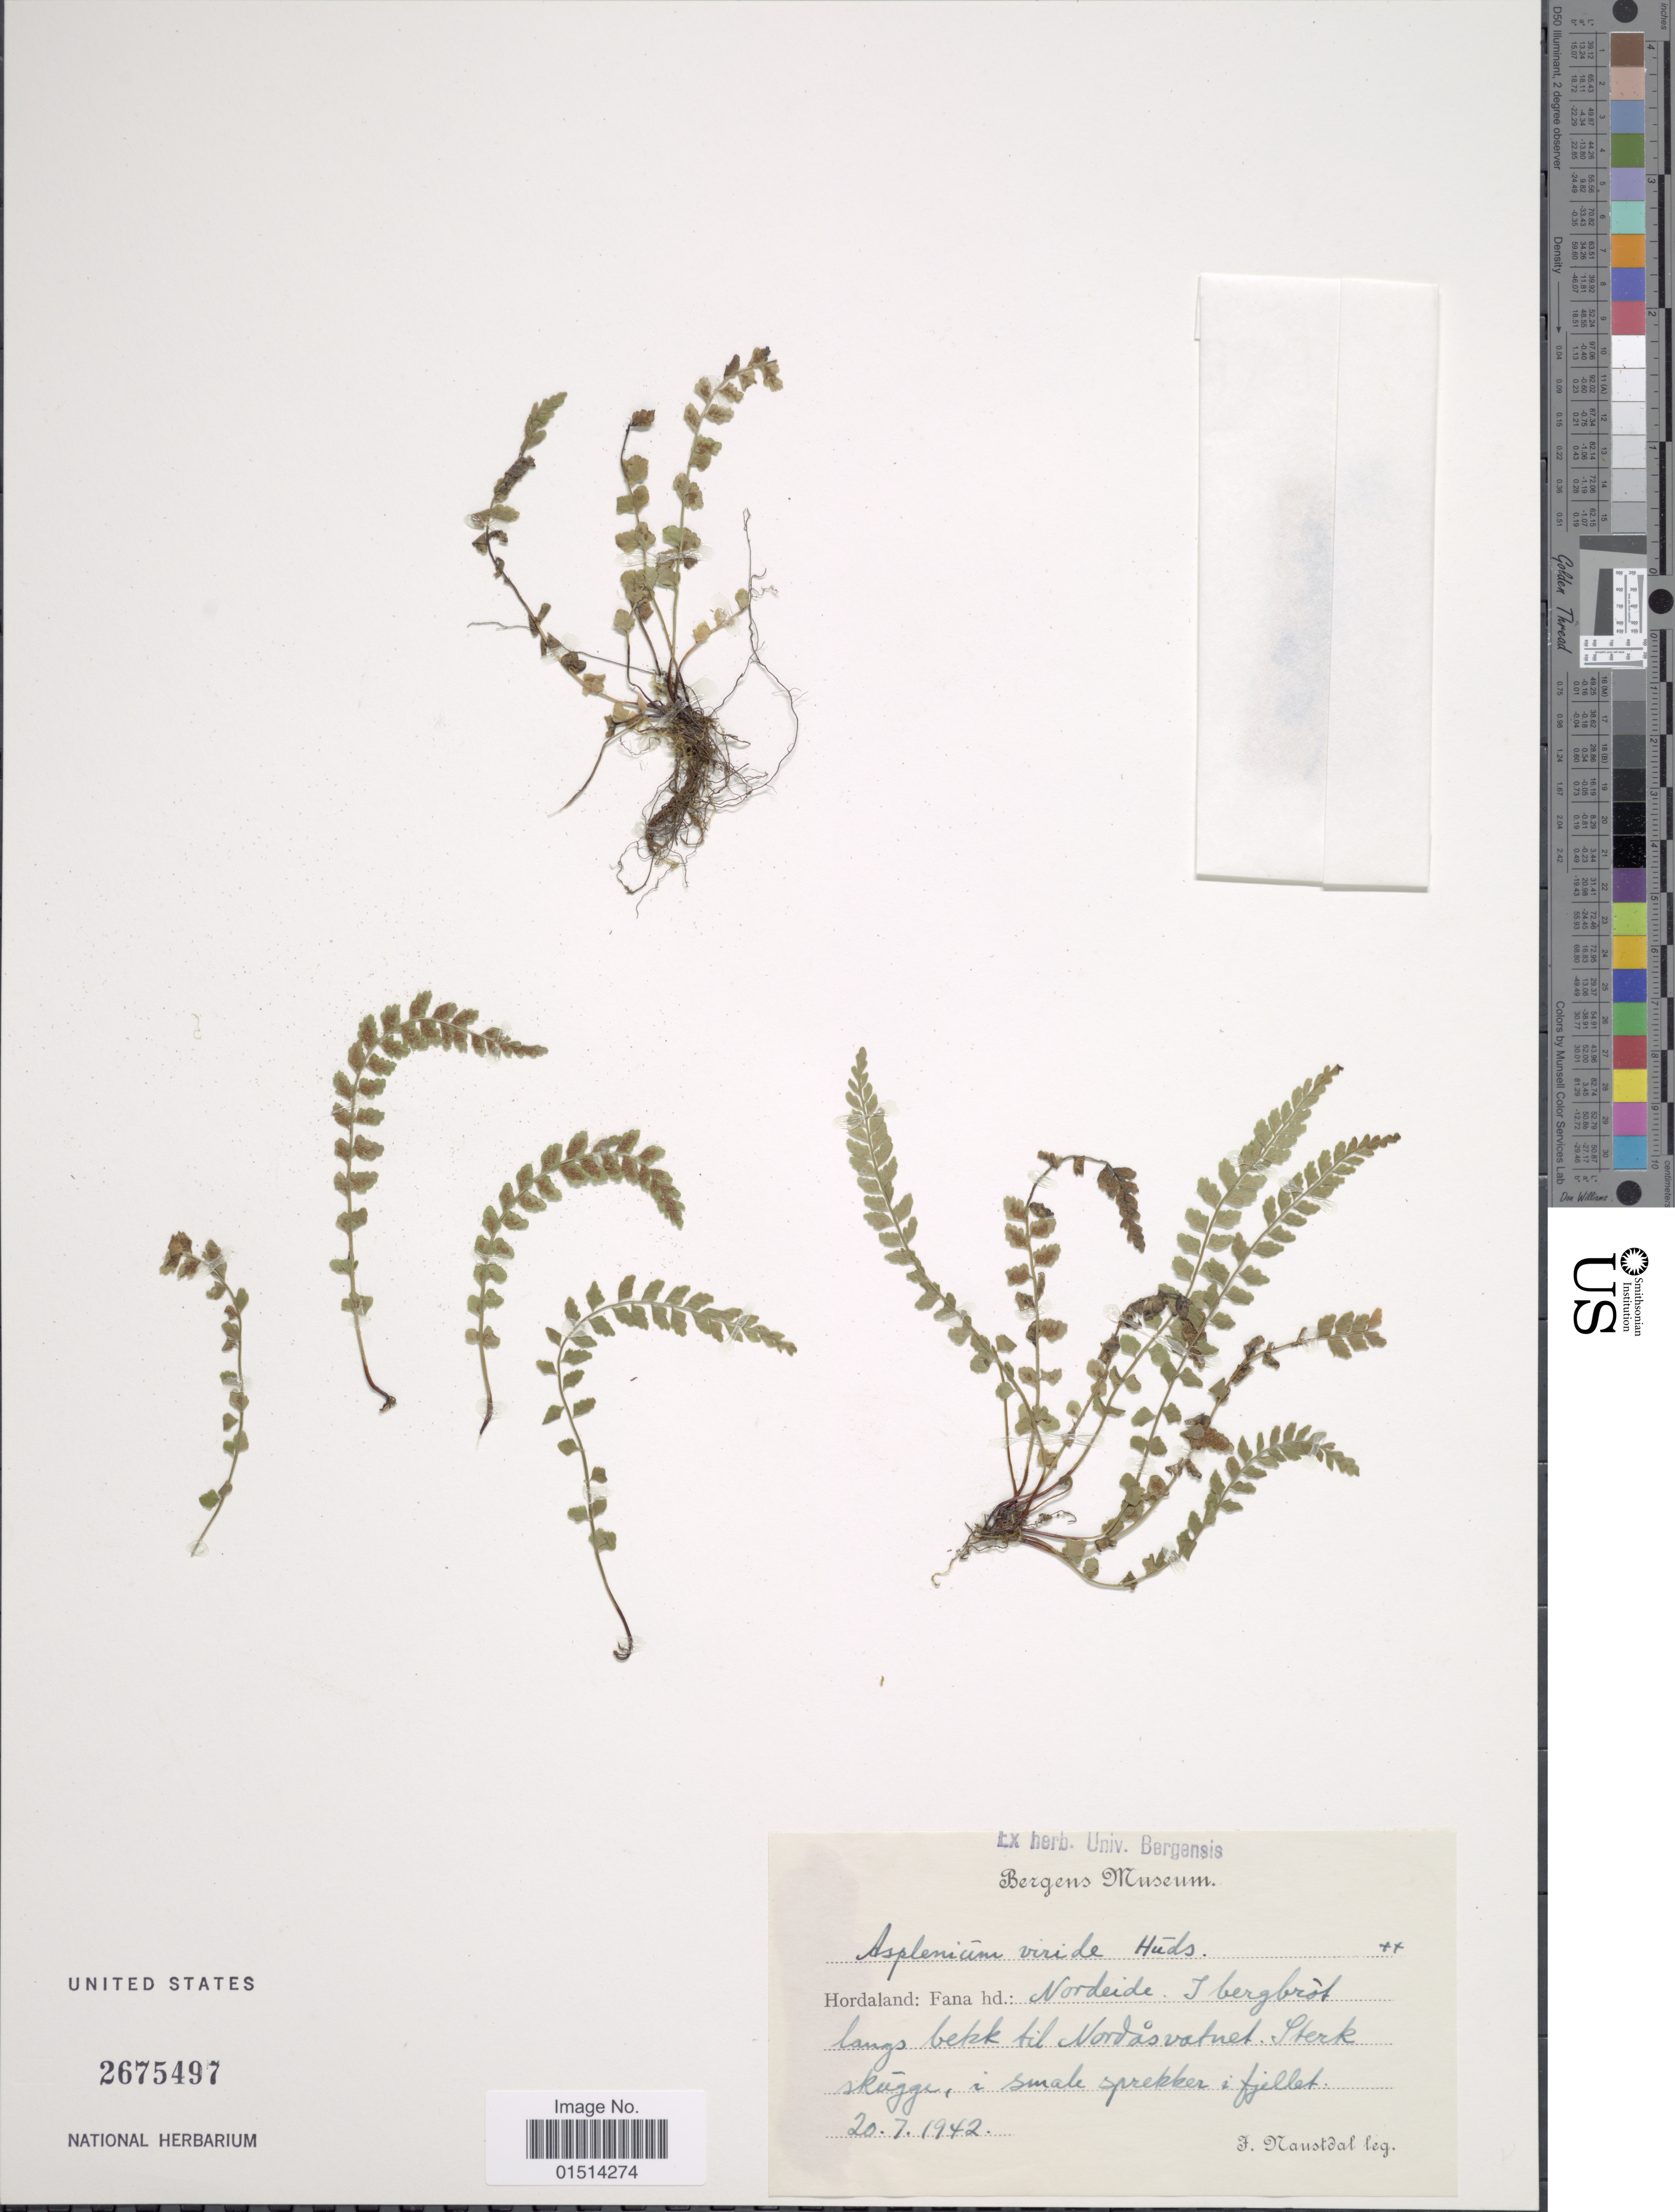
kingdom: Plantae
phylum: Tracheophyta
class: Polypodiopsida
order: Polypodiales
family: Aspleniaceae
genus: Asplenium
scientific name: Asplenium viride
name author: Huds.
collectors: J. Naustdal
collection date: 1942-07-20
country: Norway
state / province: Hordaland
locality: Hordaland; Fana hd: Nordeide, I bergbrot langs bekk til Nordåsvatnet.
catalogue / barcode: US 2675497